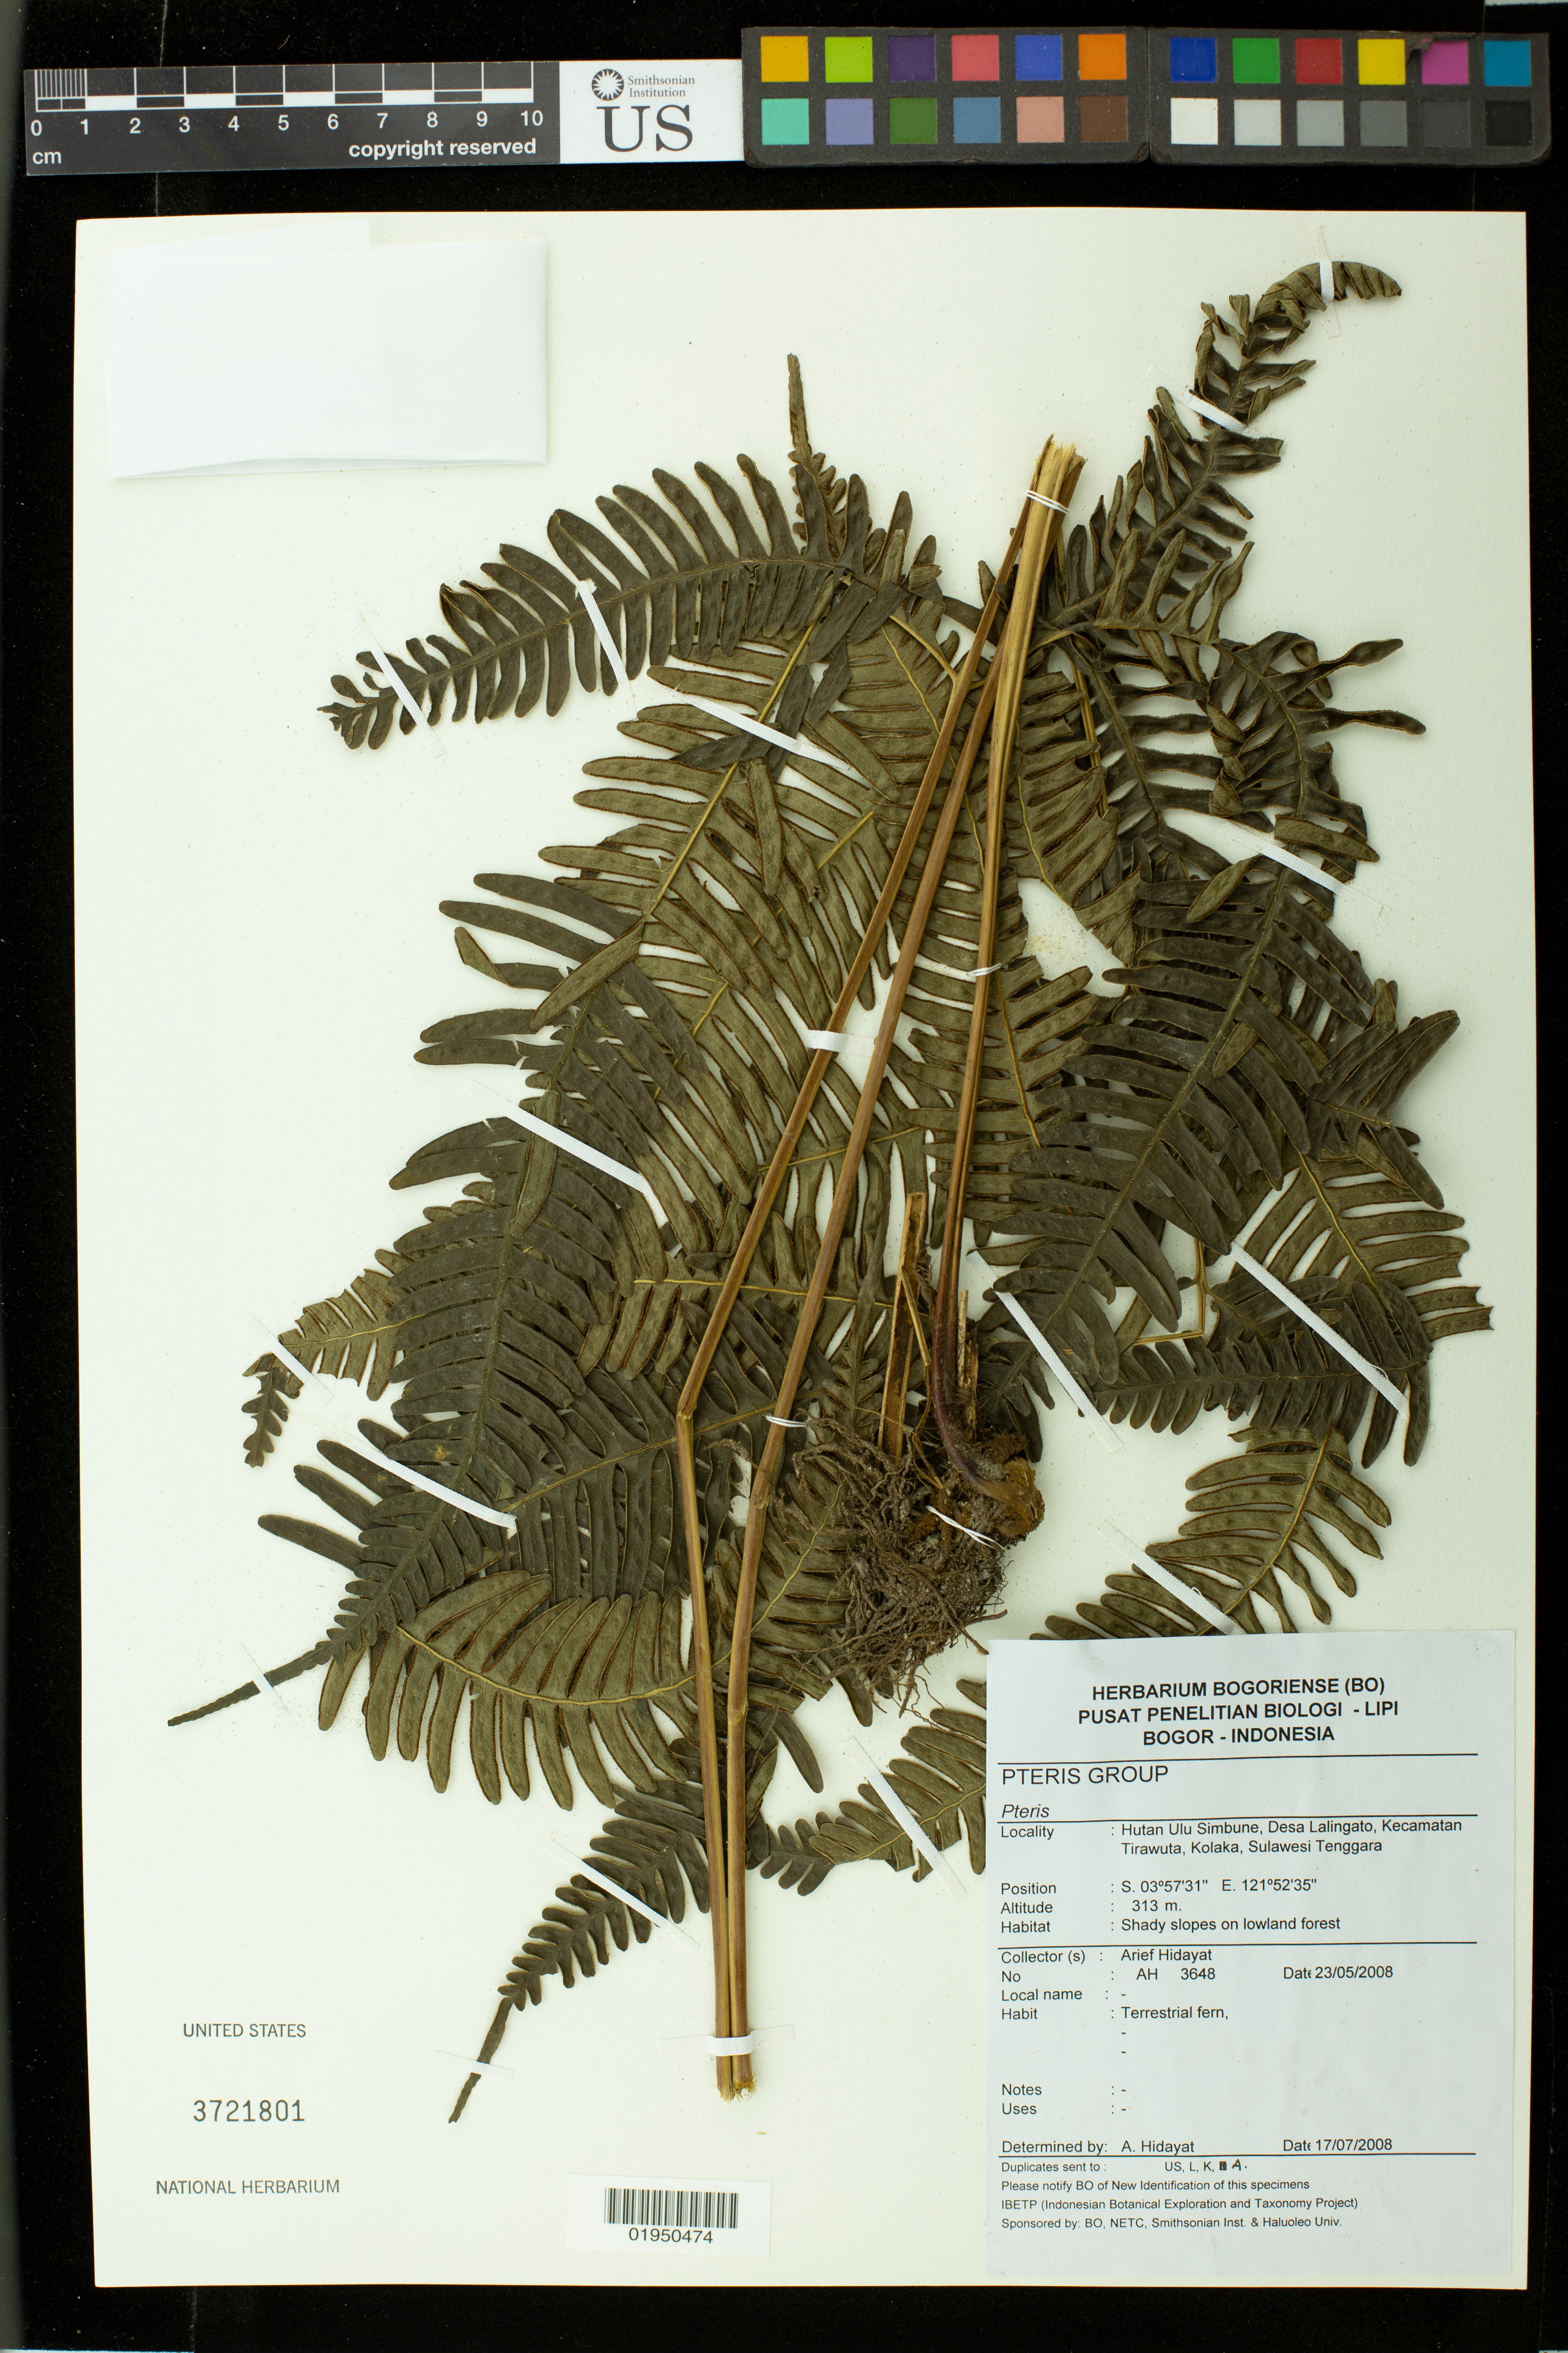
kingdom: Plantae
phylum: Tracheophyta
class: Polypodiopsida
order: Polypodiales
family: Pteridaceae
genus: Pteris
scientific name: Pteris sp.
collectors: A. Hidayat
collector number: AH 3648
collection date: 2008-05-23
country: Indonesia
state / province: Sulawesi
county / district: Sulawesi Tenggara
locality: Hutan Ulu Simbune, Desa Lalingato, Kecameatan Tirawuta, Kolaka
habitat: Shady slopes on lowland forest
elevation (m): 313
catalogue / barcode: US 3721801